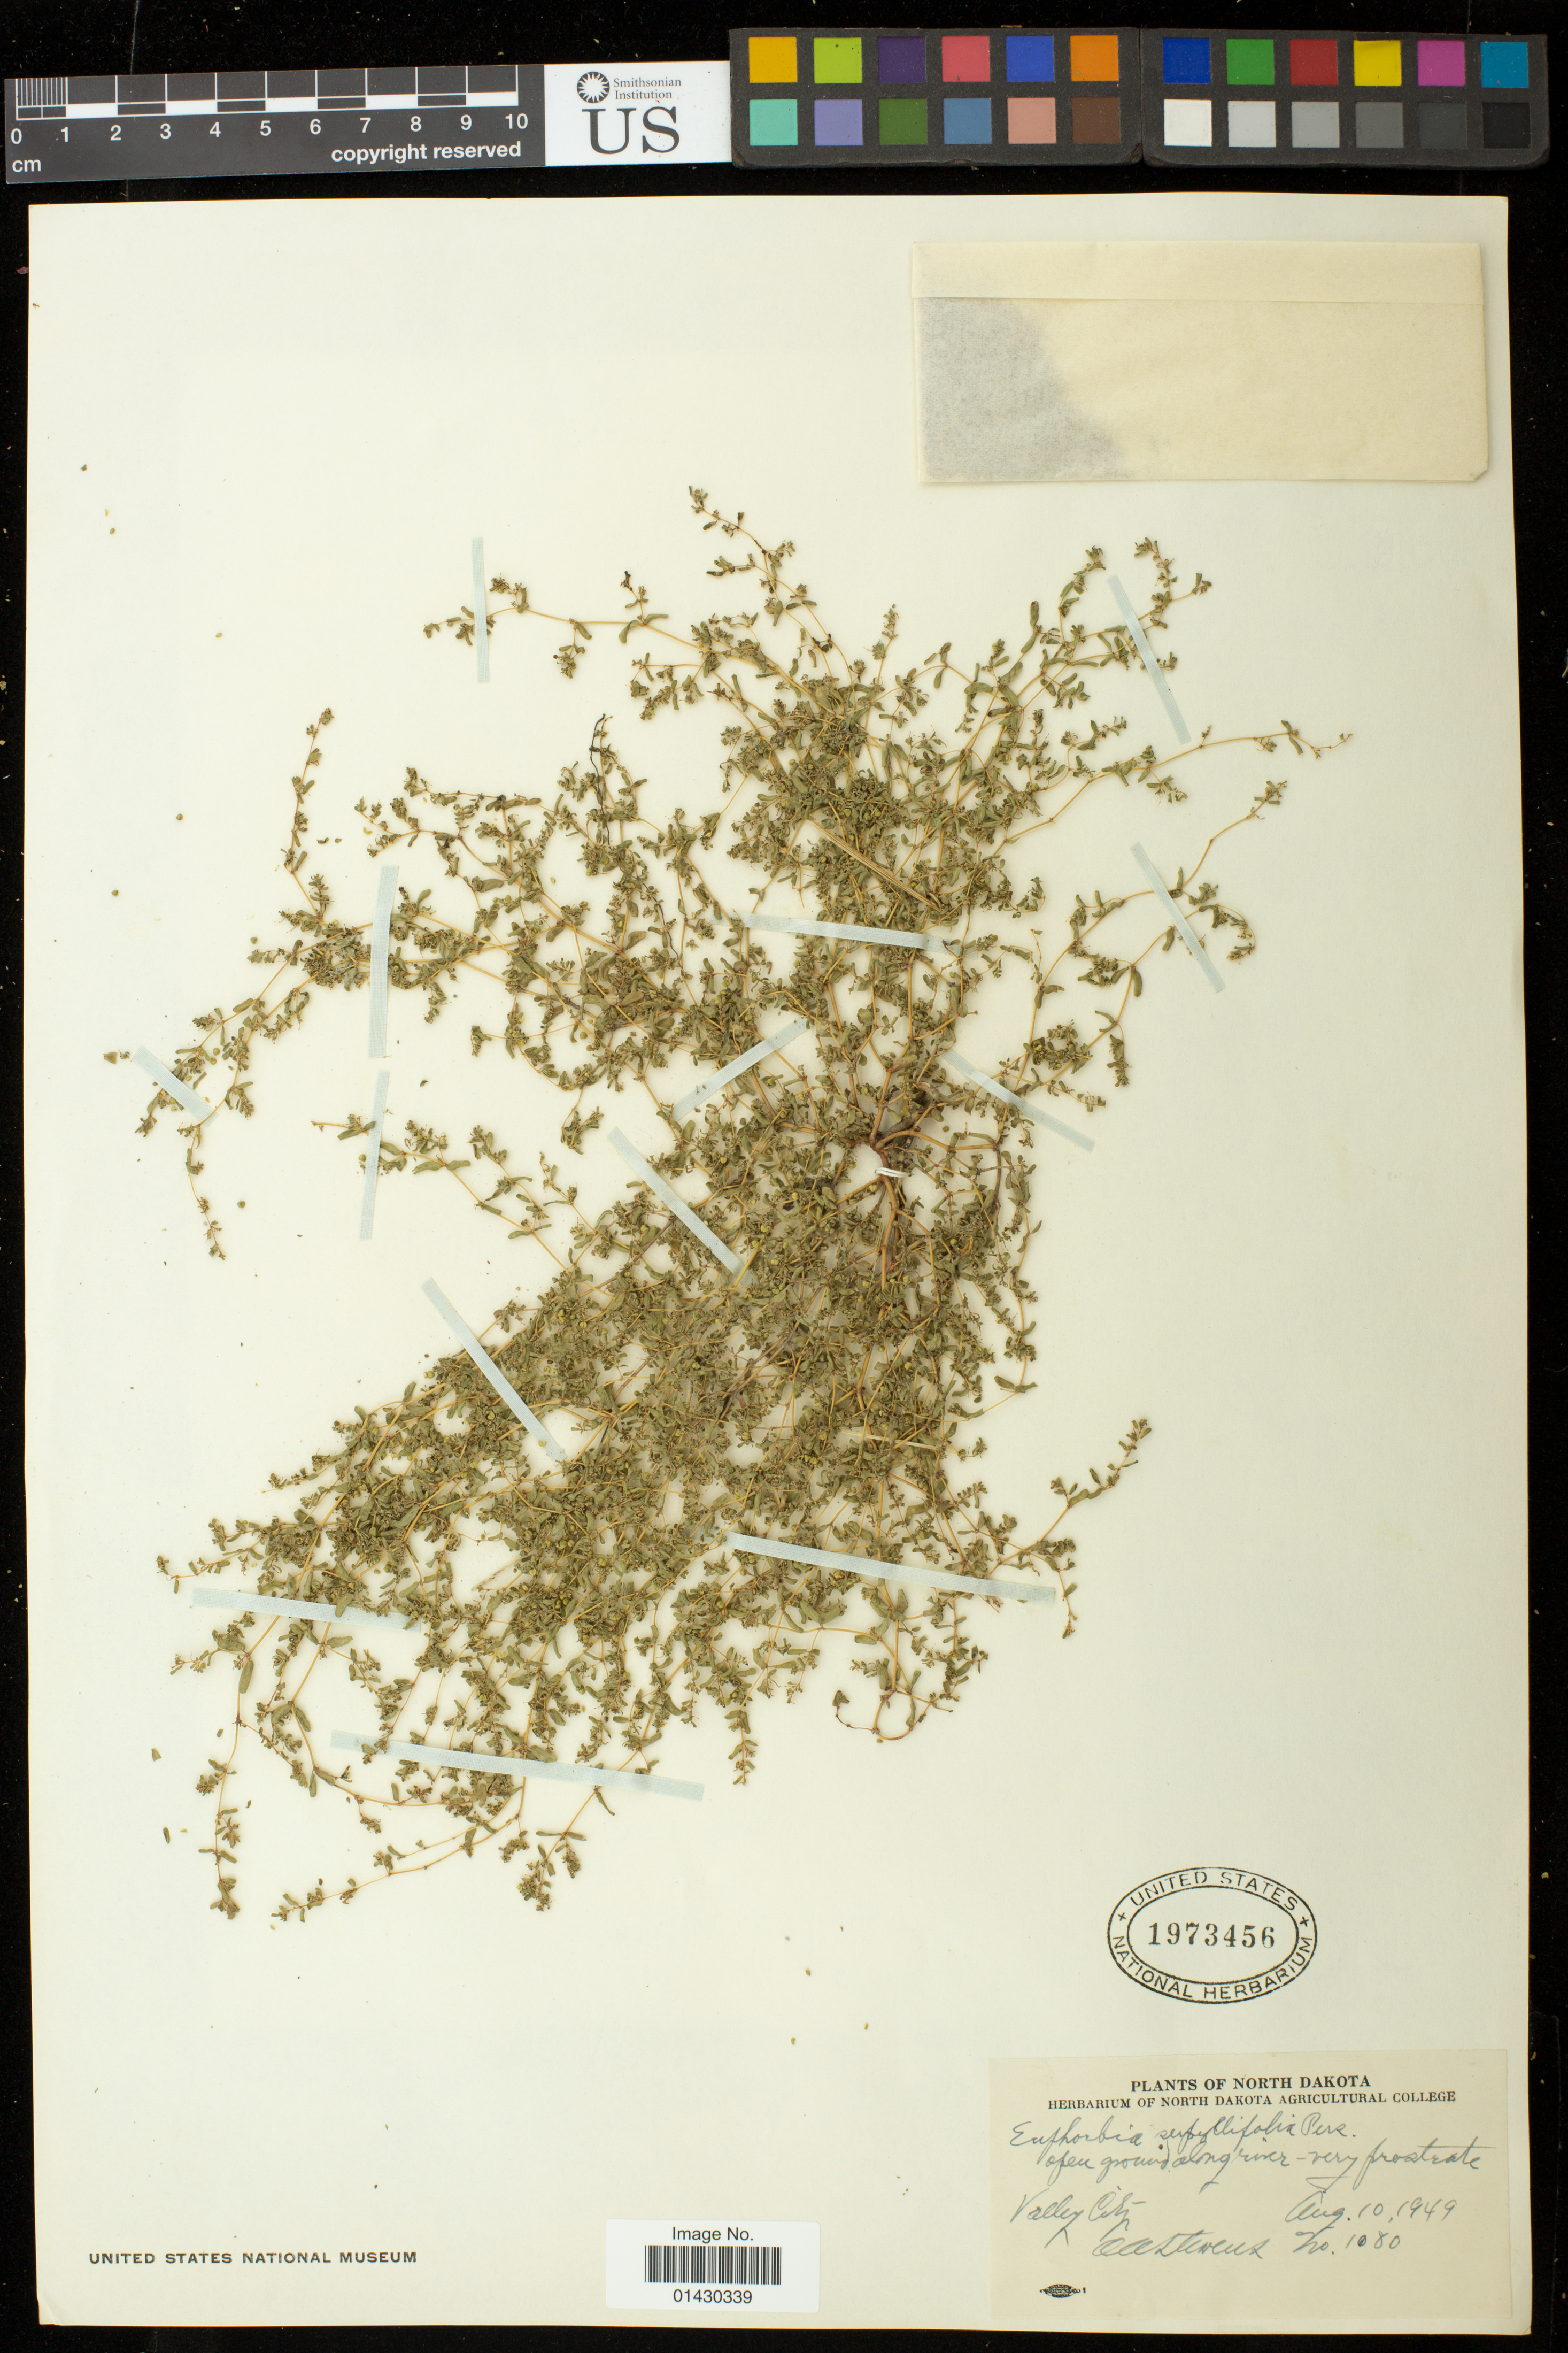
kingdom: Plantae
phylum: Tracheophyta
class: Magnoliopsida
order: Malpighiales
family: Euphorbiaceae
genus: Euphorbia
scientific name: Euphorbia serpillifolia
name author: Pers.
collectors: A. Stevens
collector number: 1080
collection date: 1949-08-10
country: United States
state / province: North Dakota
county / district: Barnes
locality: Valley City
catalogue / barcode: US 1973456